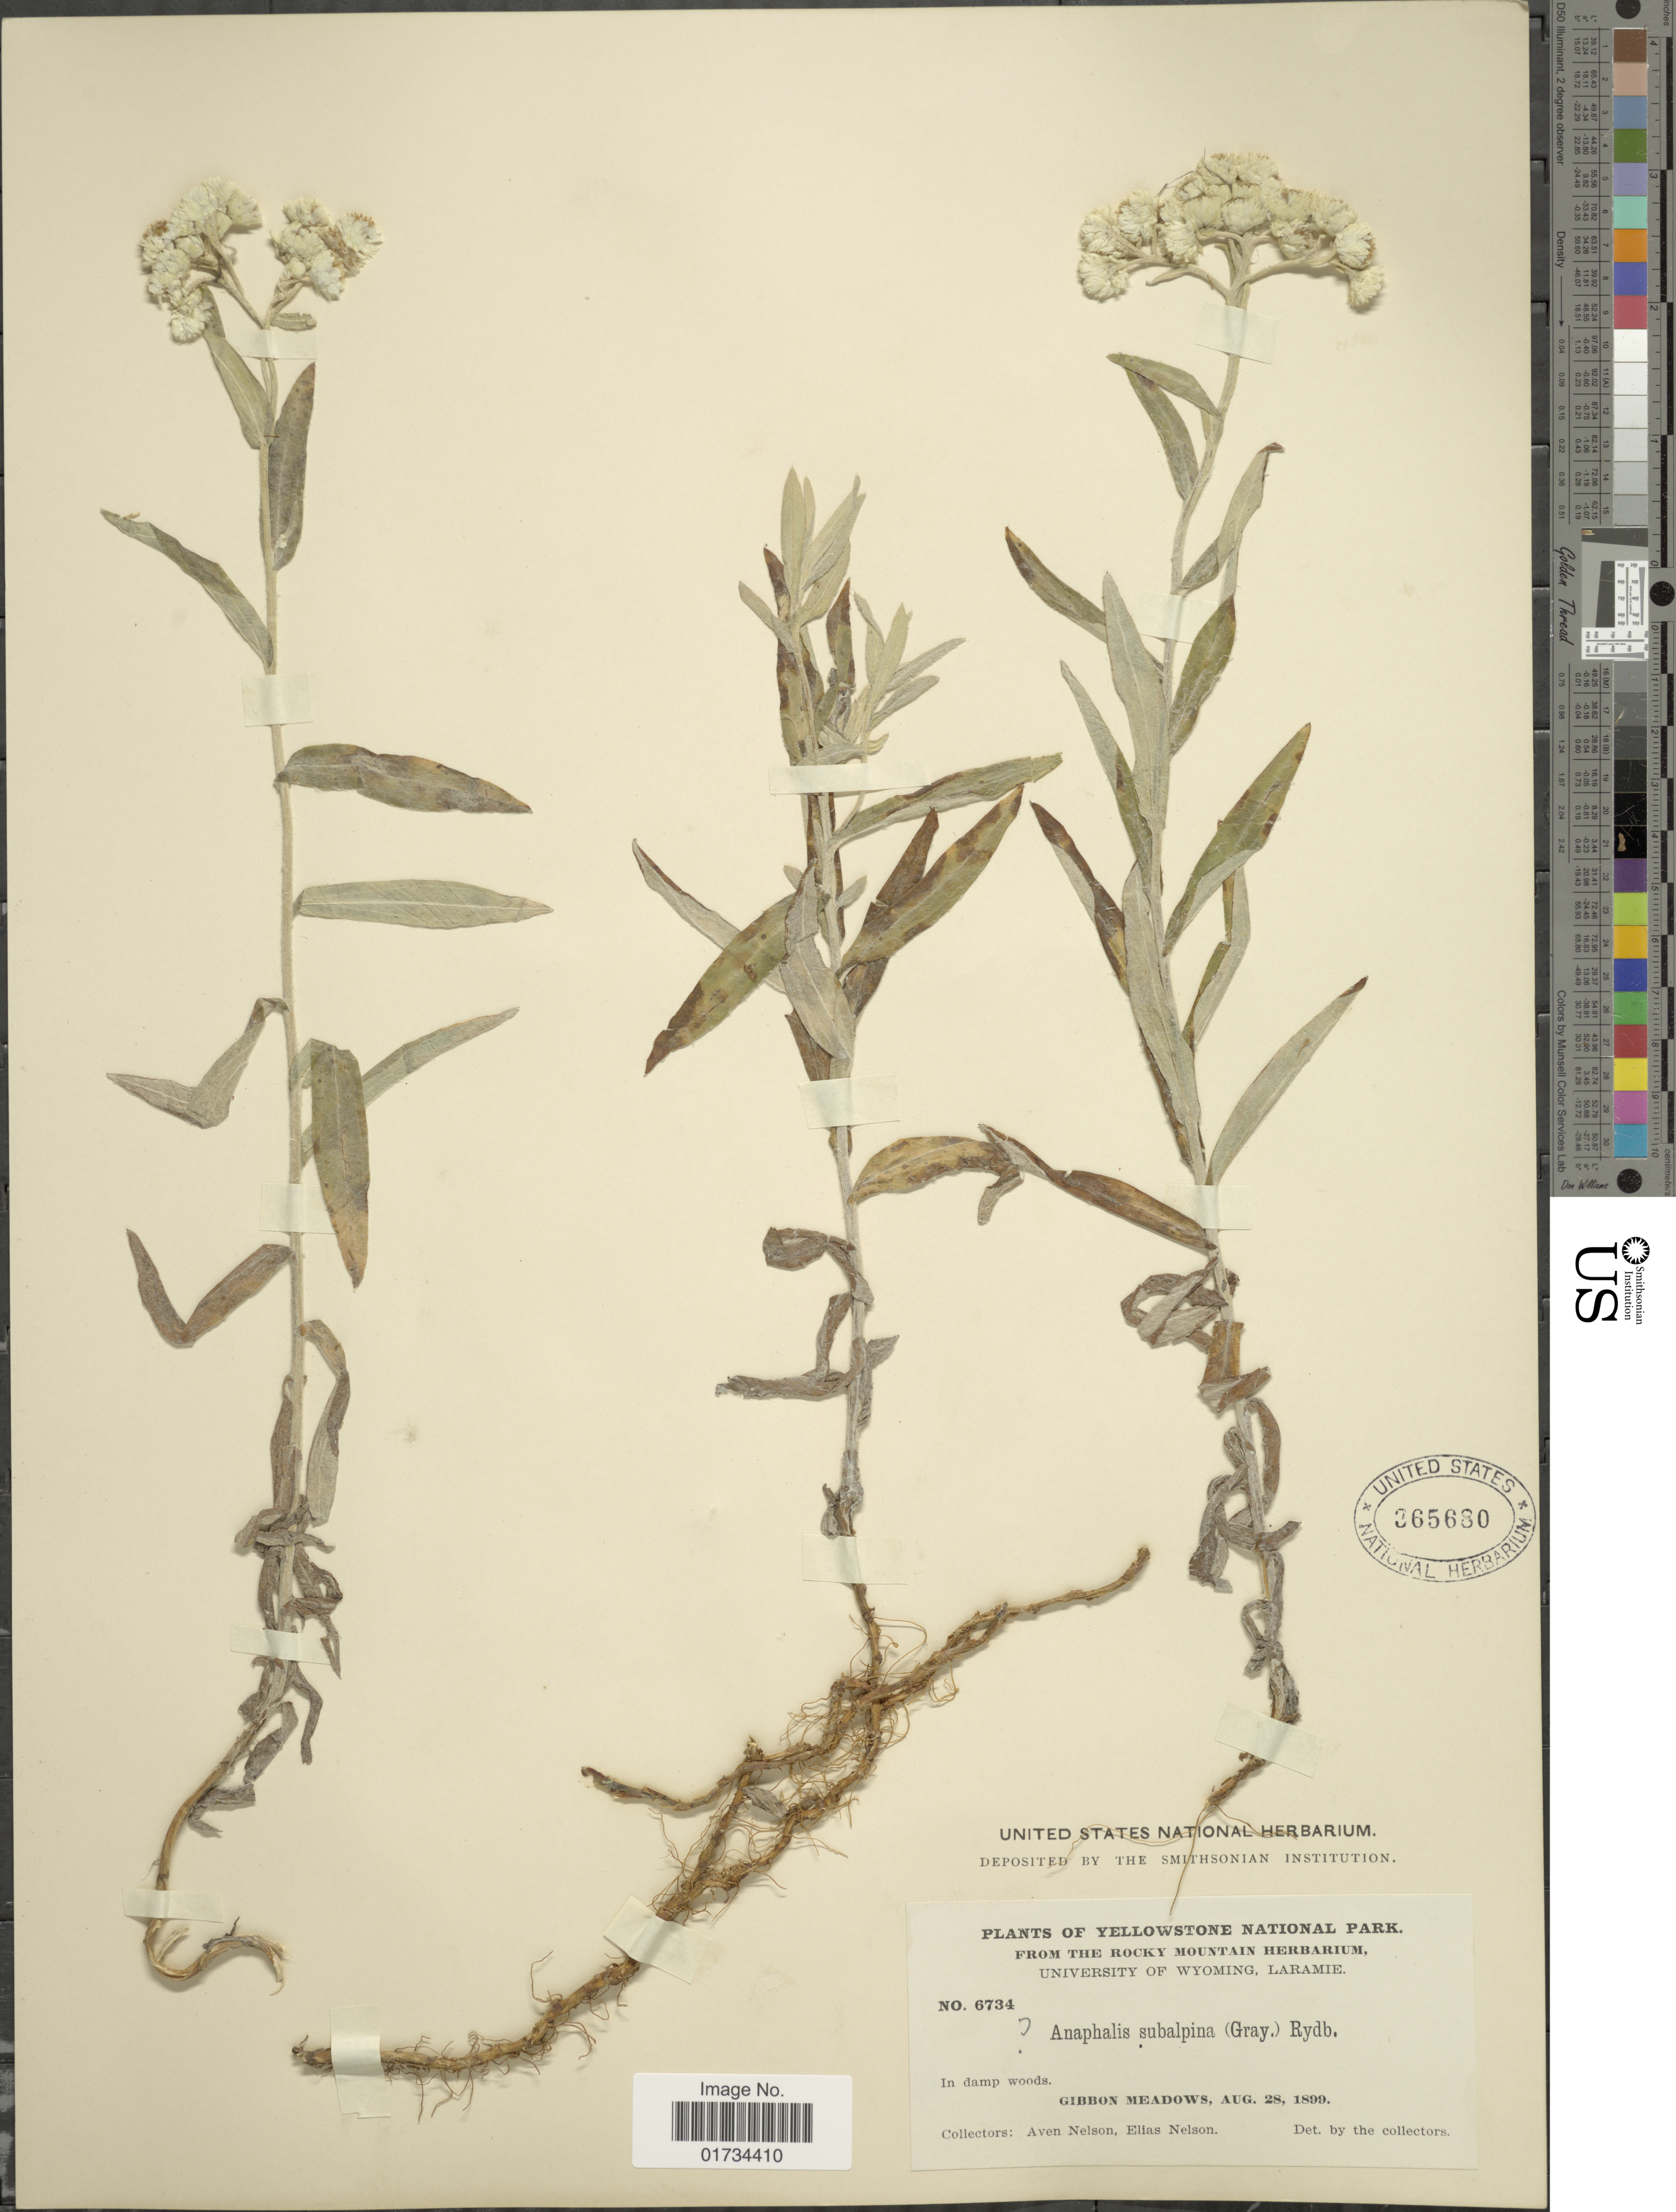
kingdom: Plantae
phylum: Tracheophyta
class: Magnoliopsida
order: Asterales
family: Asteraceae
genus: Anaphalis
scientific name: Anaphalis subalpina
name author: (A. Gray) Rydb.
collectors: A. Nelson & E. Nelson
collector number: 6734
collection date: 1899-08-28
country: United States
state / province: Wyoming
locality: Wyoming, Laramie. In damp woods. Gibbon Meadows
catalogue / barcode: US 365680